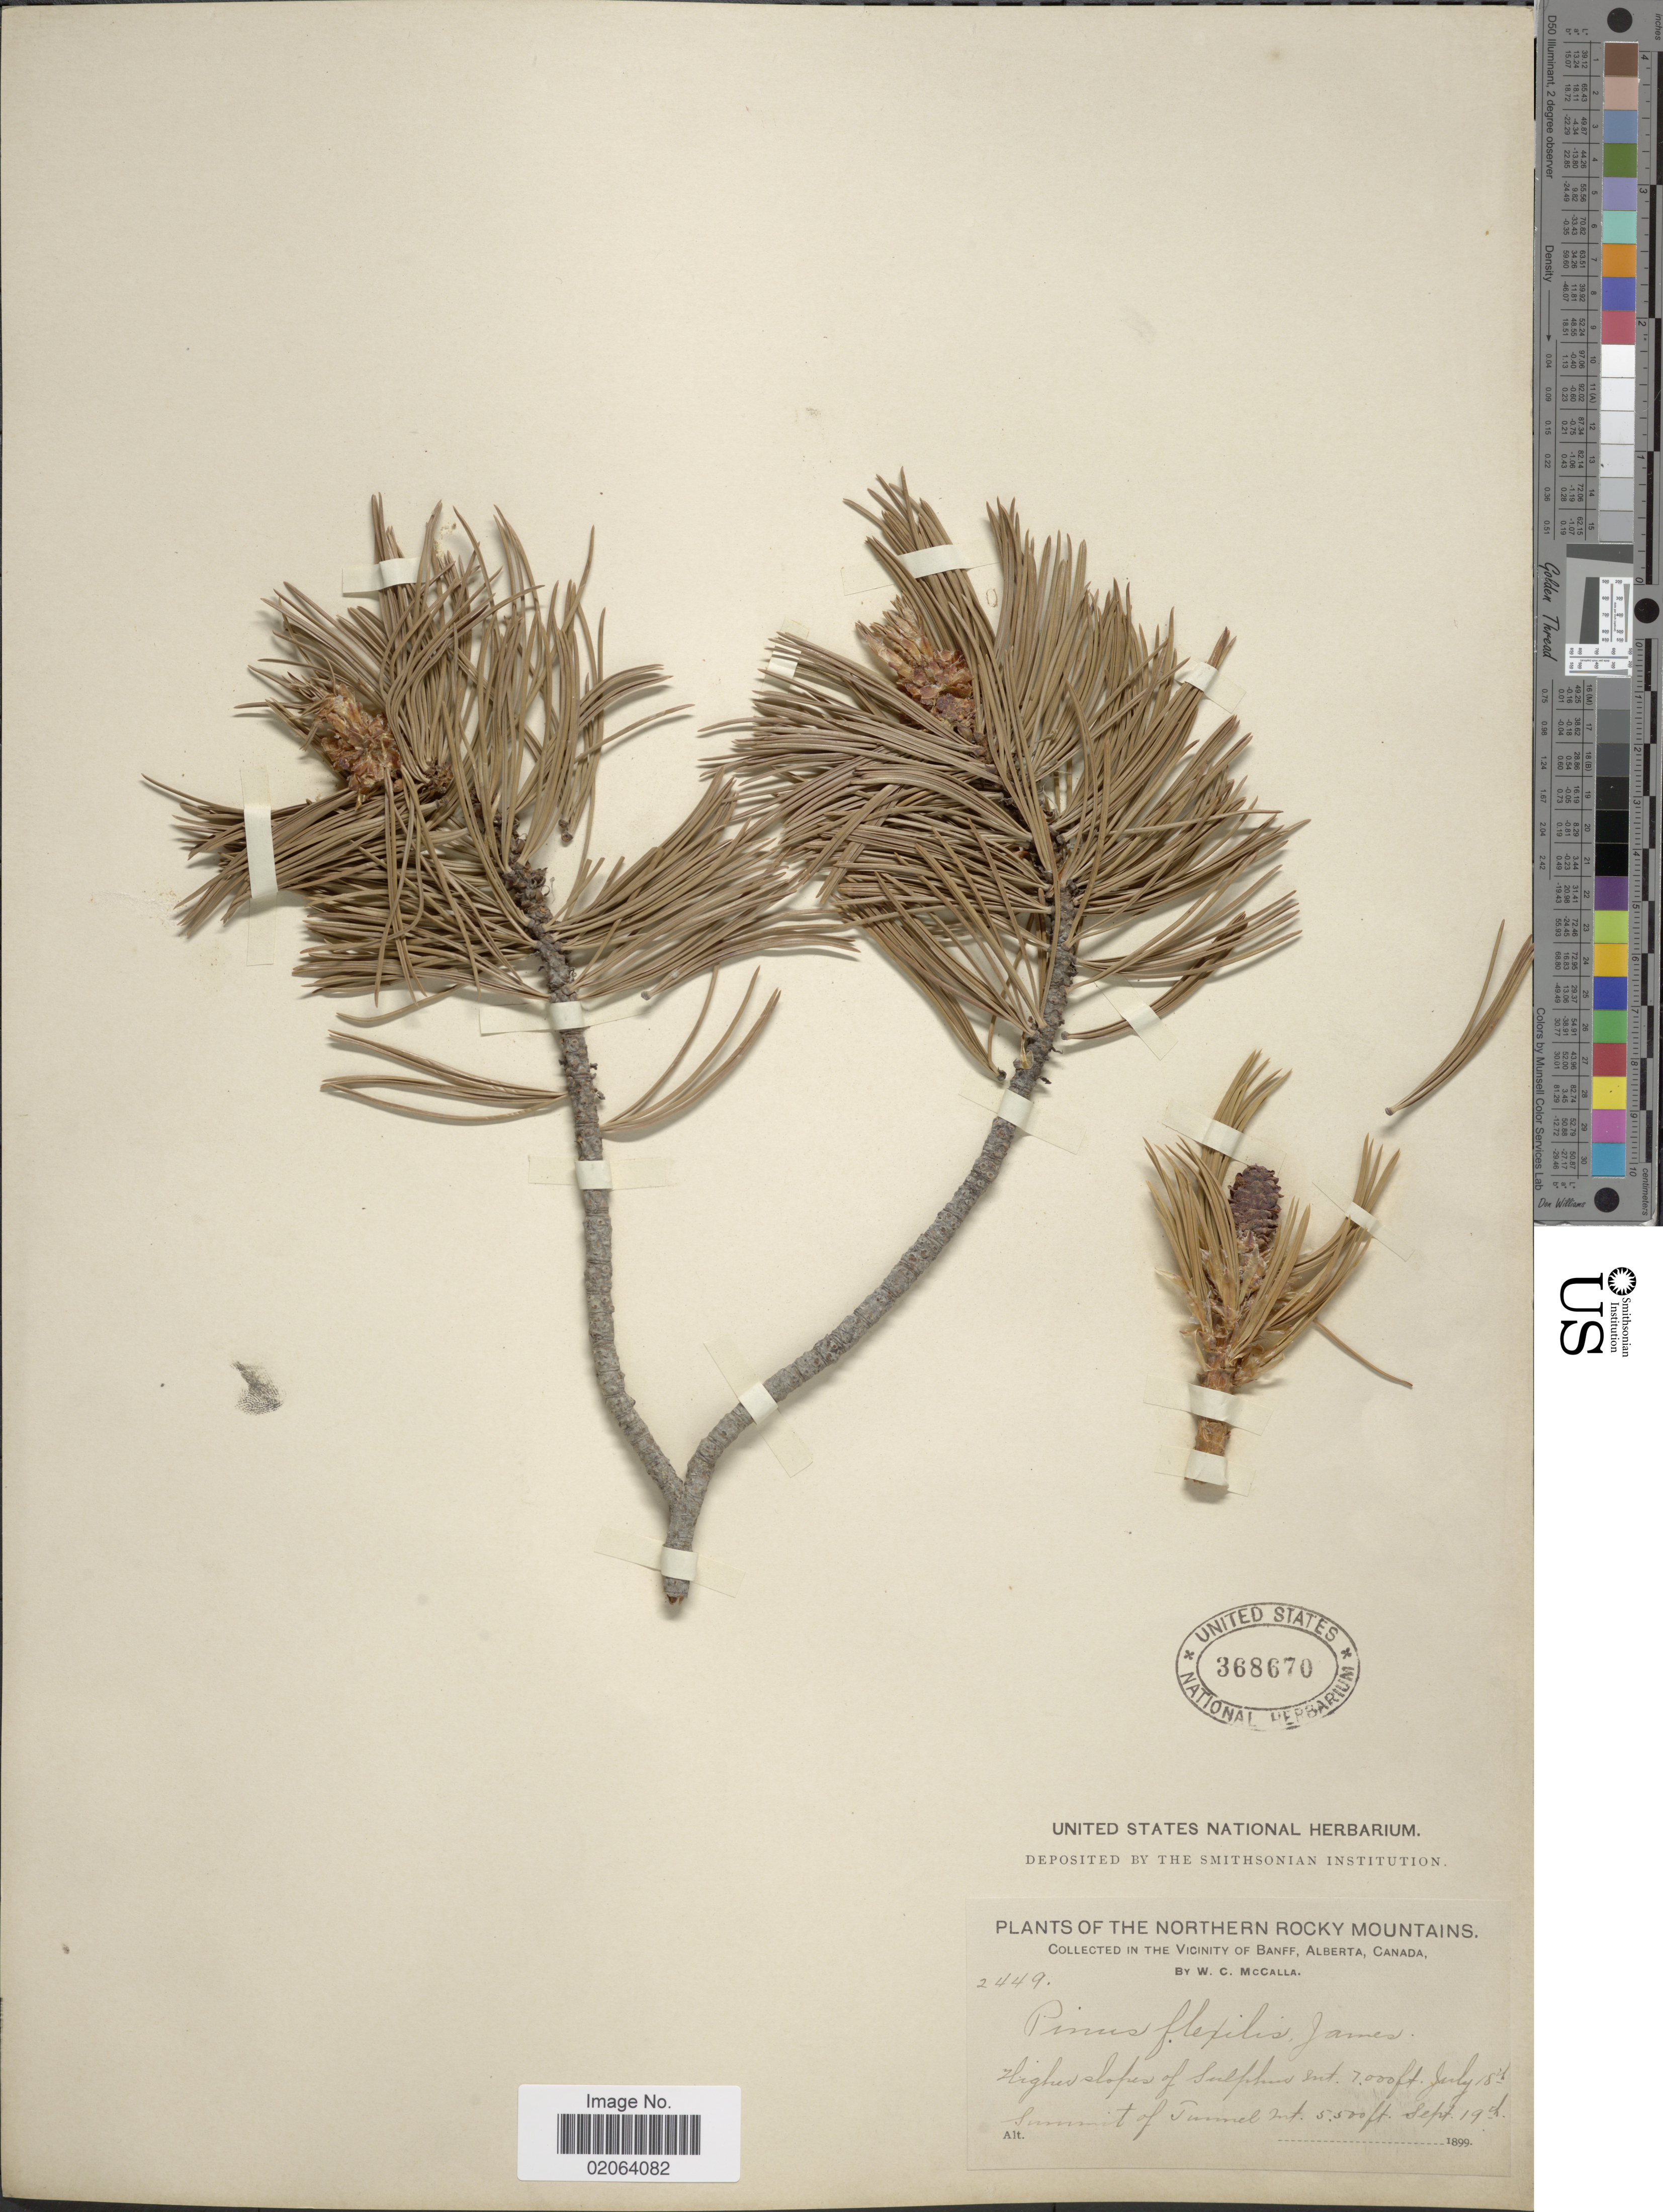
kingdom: Plantae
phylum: Tracheophyta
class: Pinopsida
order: Pinales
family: Pinaceae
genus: Pinus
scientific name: Pinus flexilis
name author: E. James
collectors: W. McCalla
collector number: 2449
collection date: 1899-07-18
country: Canada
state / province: Alberta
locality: Norrthern Rocky Mountains. Vicinity of Banff, Higher slopes of Sulphur Mt. Summit of Tunnel Mt.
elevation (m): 1676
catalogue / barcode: US 368670